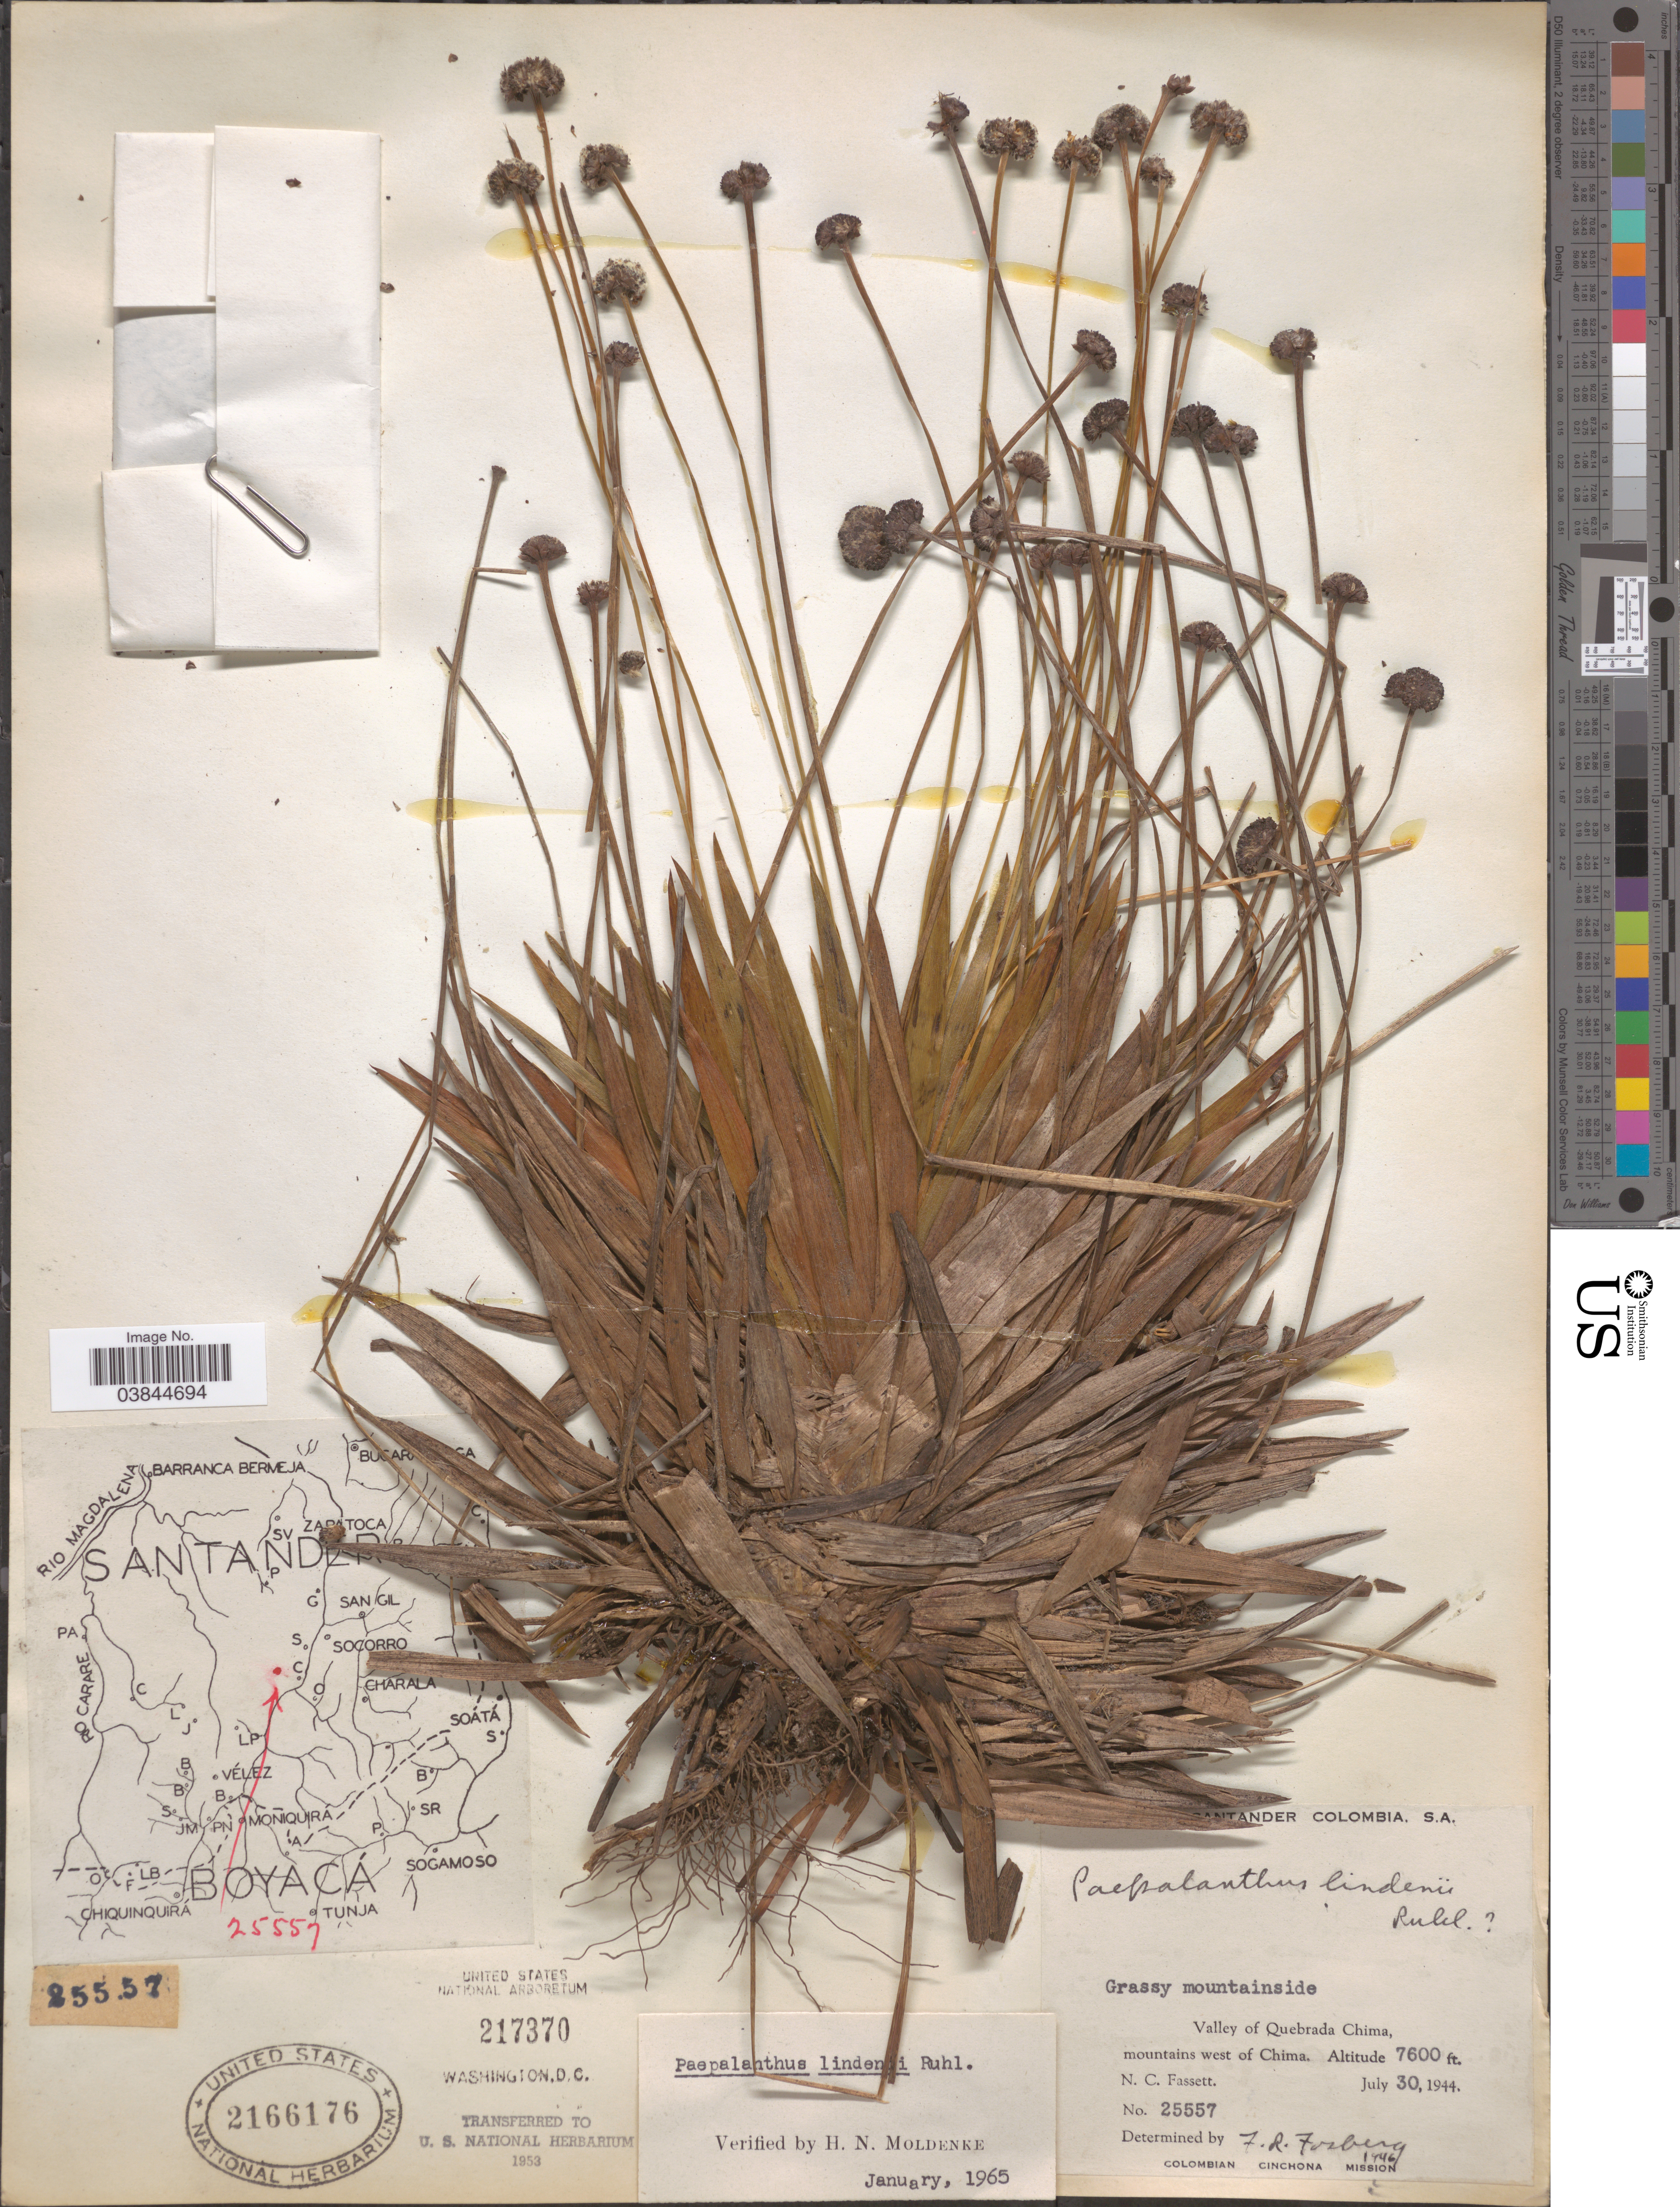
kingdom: Plantae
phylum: Tracheophyta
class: Liliopsida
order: Poales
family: Eriocaulaceae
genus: Paepalanthus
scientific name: Paepalanthus ensifolius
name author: (Kunth) Kunth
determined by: Sauthier, Laura Jeanne, (SPF), Universidade de Sao Paulo (BRAZIL)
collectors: N. C. Fassett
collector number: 25557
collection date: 1944-07-30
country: Colombia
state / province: Santander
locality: Grassy mountainside. Valley of Quebrada Chima, mountains west of Chima.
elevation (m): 2316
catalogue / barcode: US 2166176